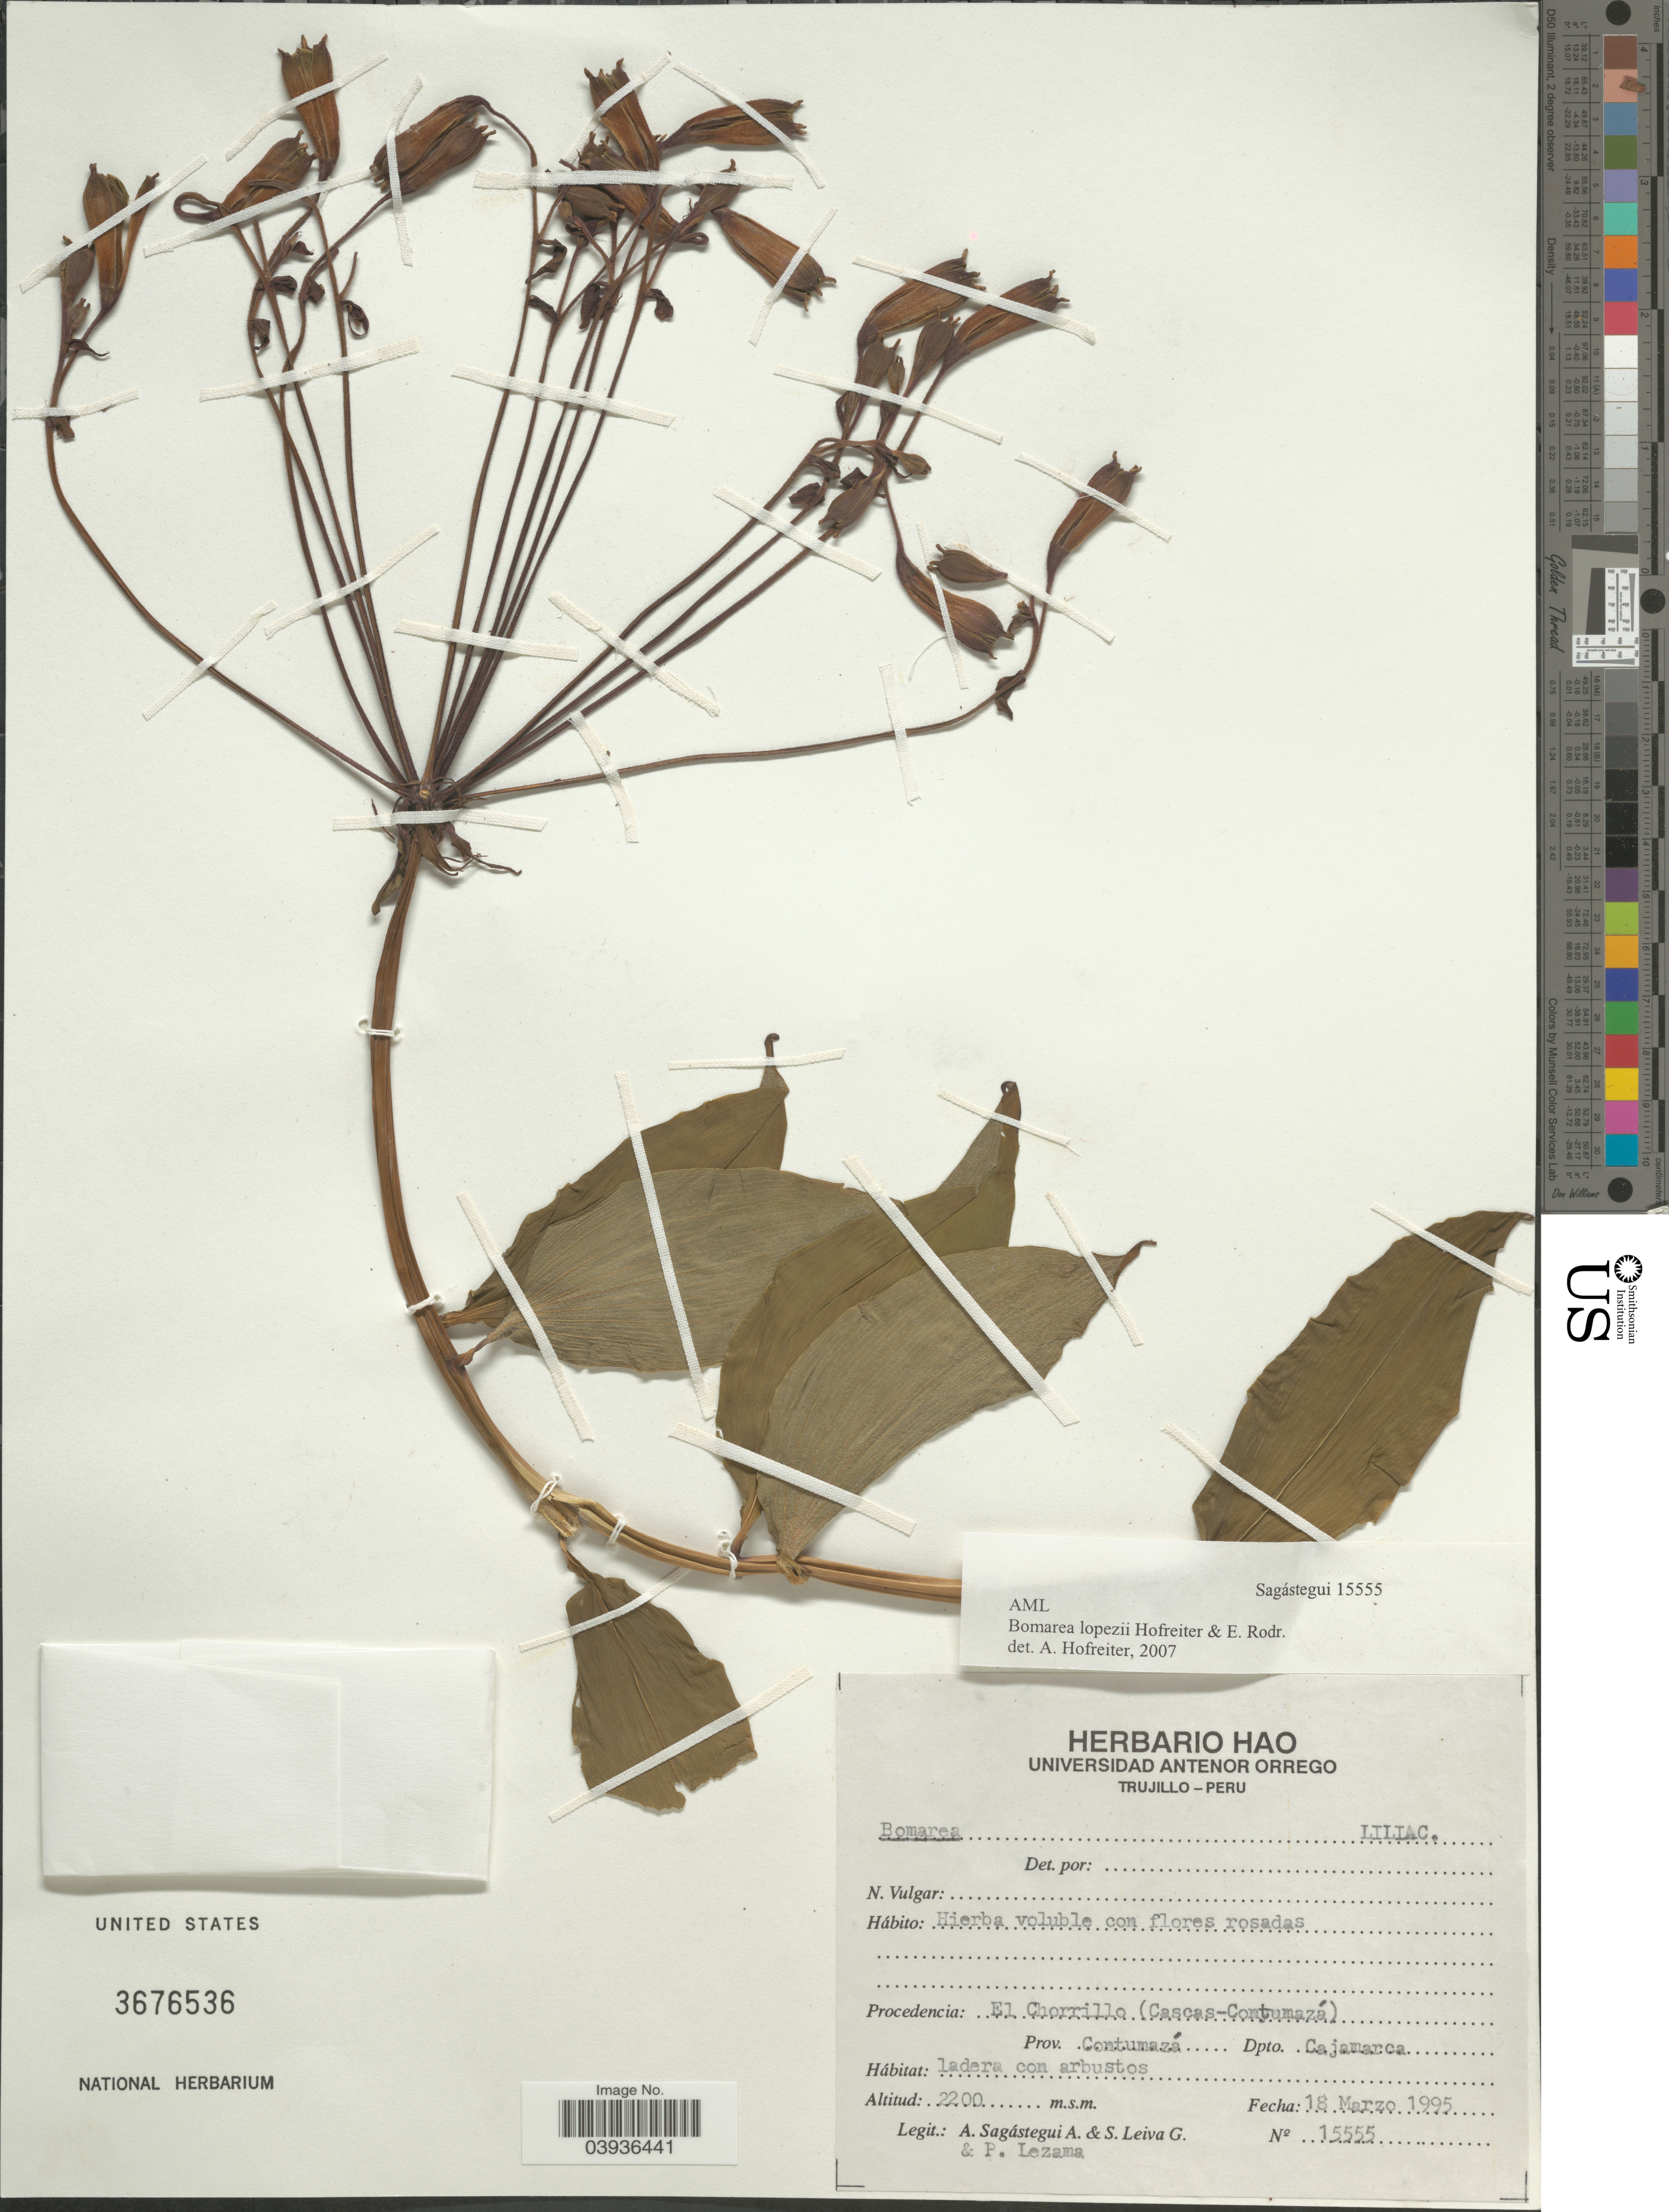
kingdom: Plantae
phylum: Tracheophyta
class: Liliopsida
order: Liliales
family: Alstroemeriaceae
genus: Bomarea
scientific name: Bomarea lopezii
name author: Hofreiter & E. Rodr.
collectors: A. Sagástegui A., S. Leiva G. & P. Lezama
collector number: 15555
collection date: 1995-03-18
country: Peru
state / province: Cajamarca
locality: El Chorillo (Cascas- Contumazá). Prov. Contumazá. Dpto. Cajamarca.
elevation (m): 2200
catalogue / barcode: US 3676536